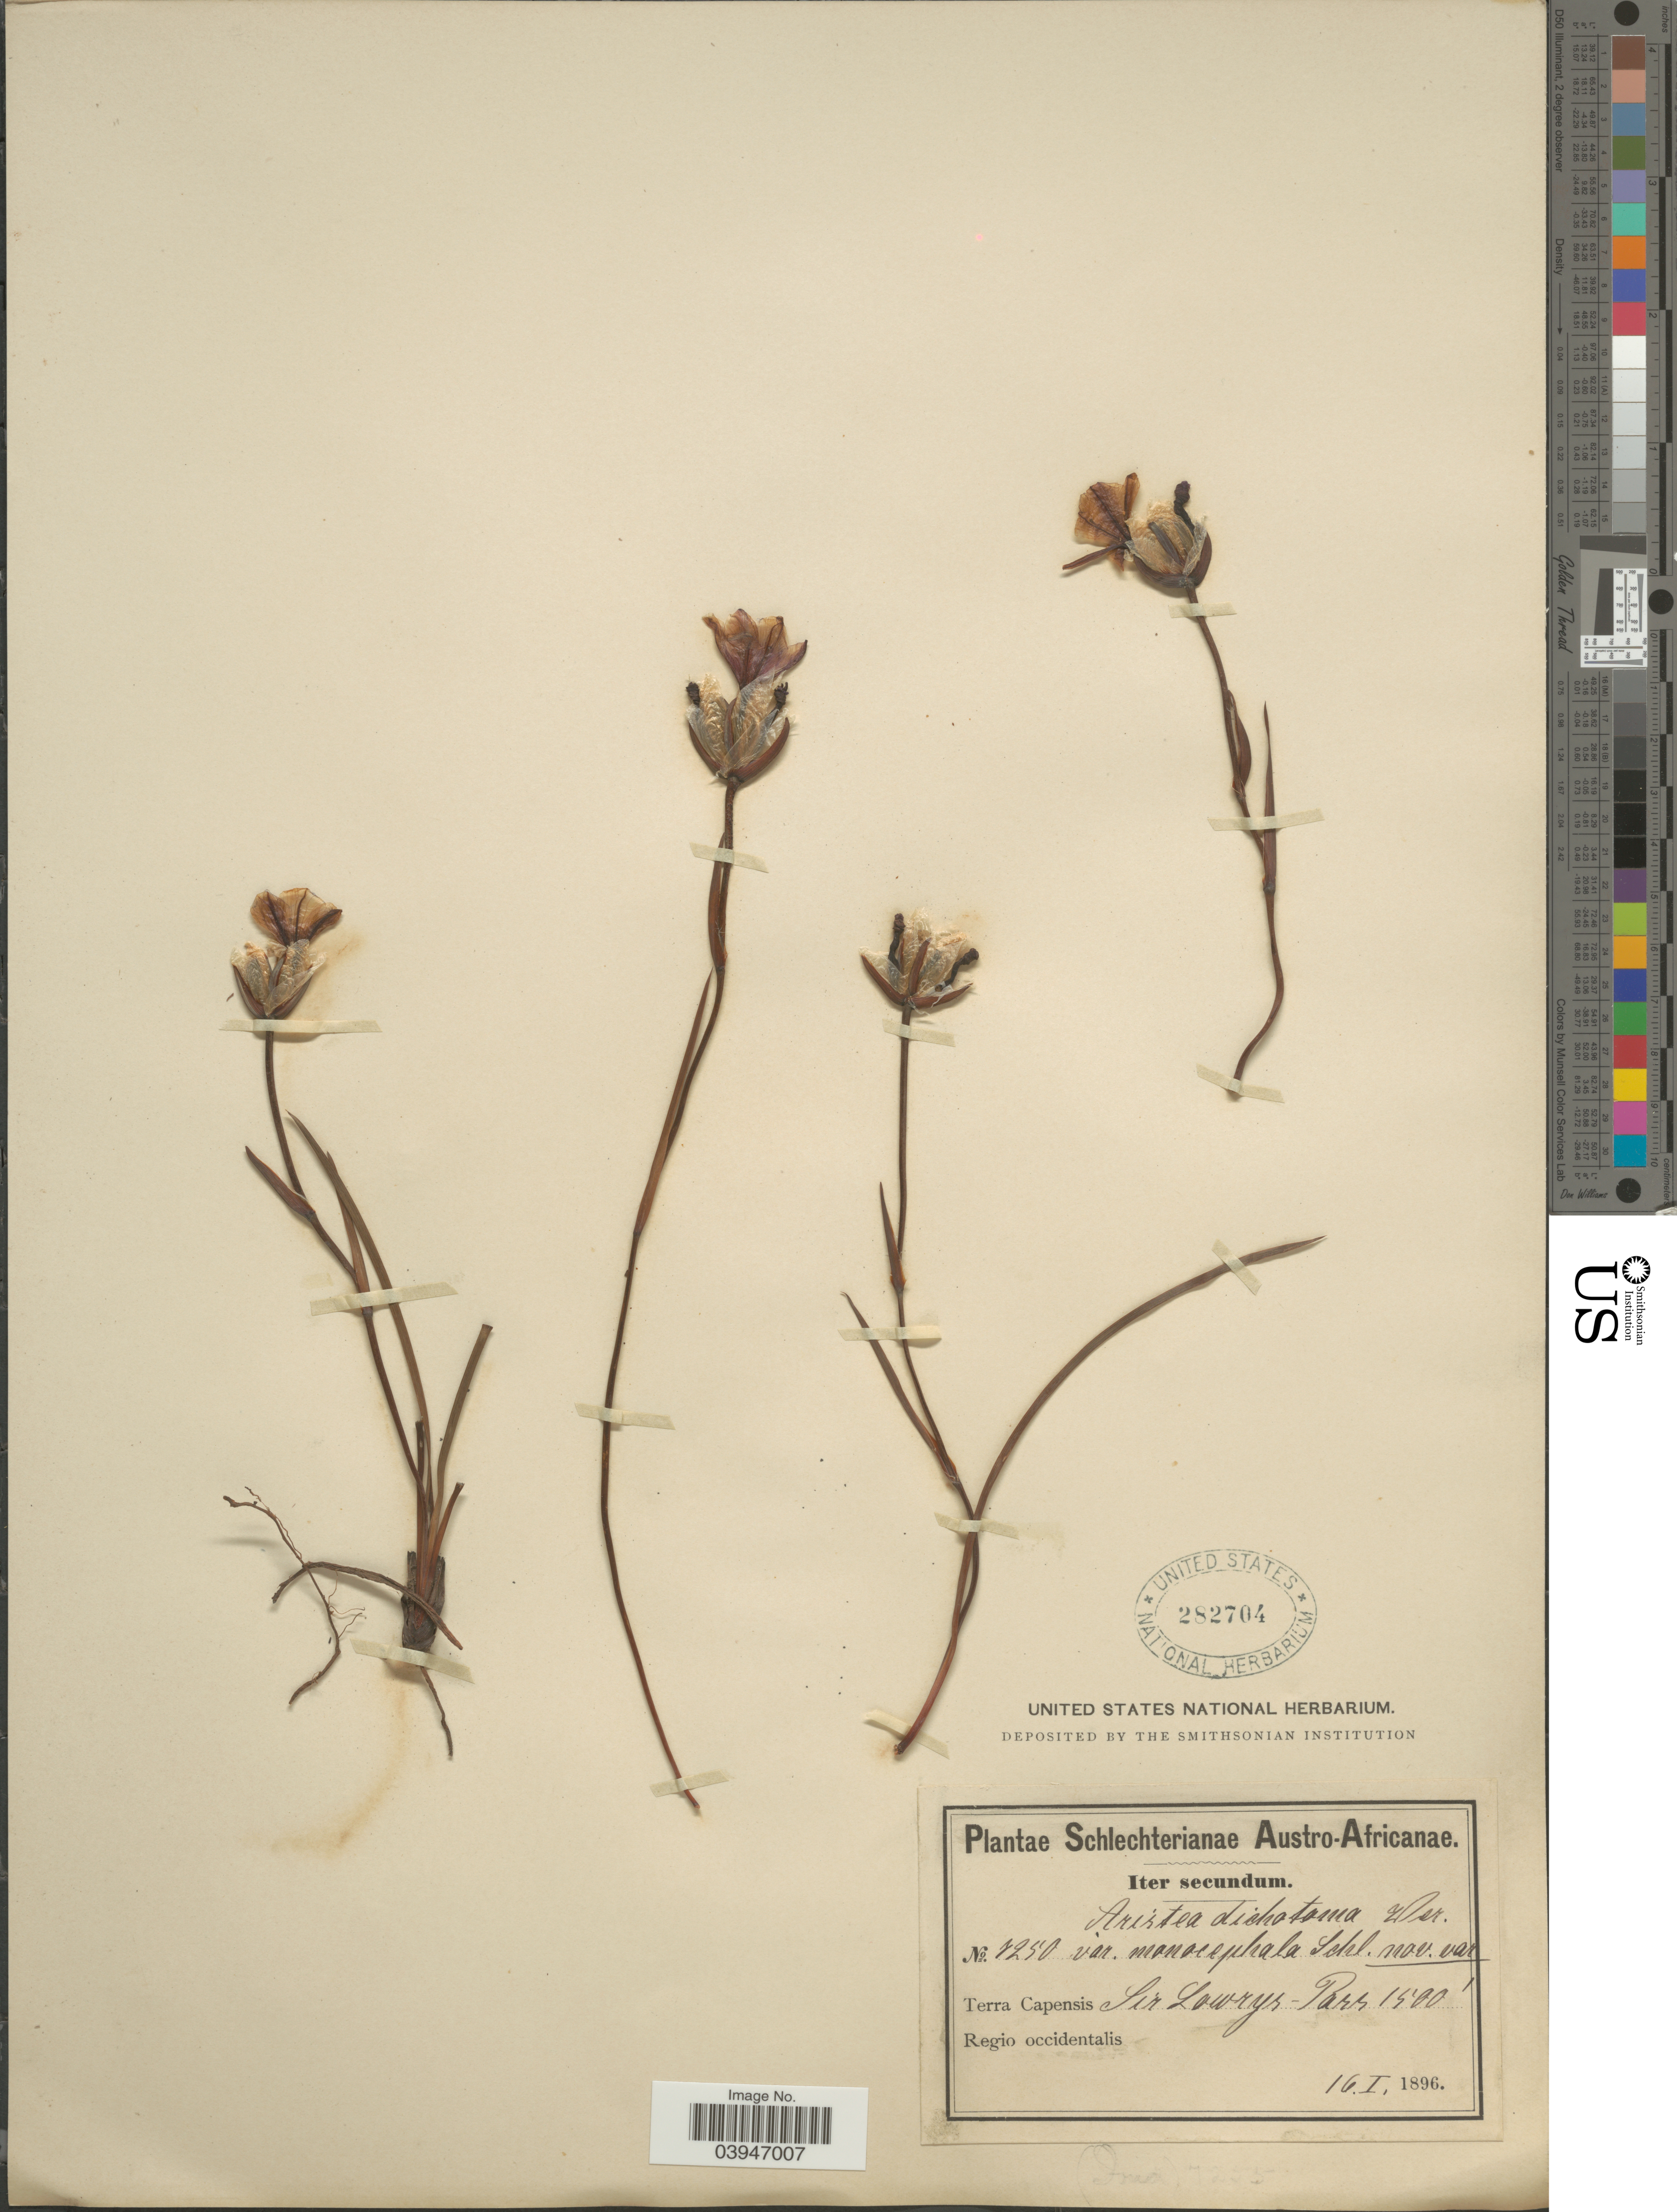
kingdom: Plantae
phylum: Tracheophyta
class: Liliopsida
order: Asparagales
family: Iridaceae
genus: Aristea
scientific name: Aristea dichotoma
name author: (Thunb.) Ker Gawl.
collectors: Schlechter, --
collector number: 7250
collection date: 1896-01-16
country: South Africa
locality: Austro-Africanae. Terra Capensis. Sir Lowrys-Pass. Regio occidentalis.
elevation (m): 457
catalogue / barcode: US 282704